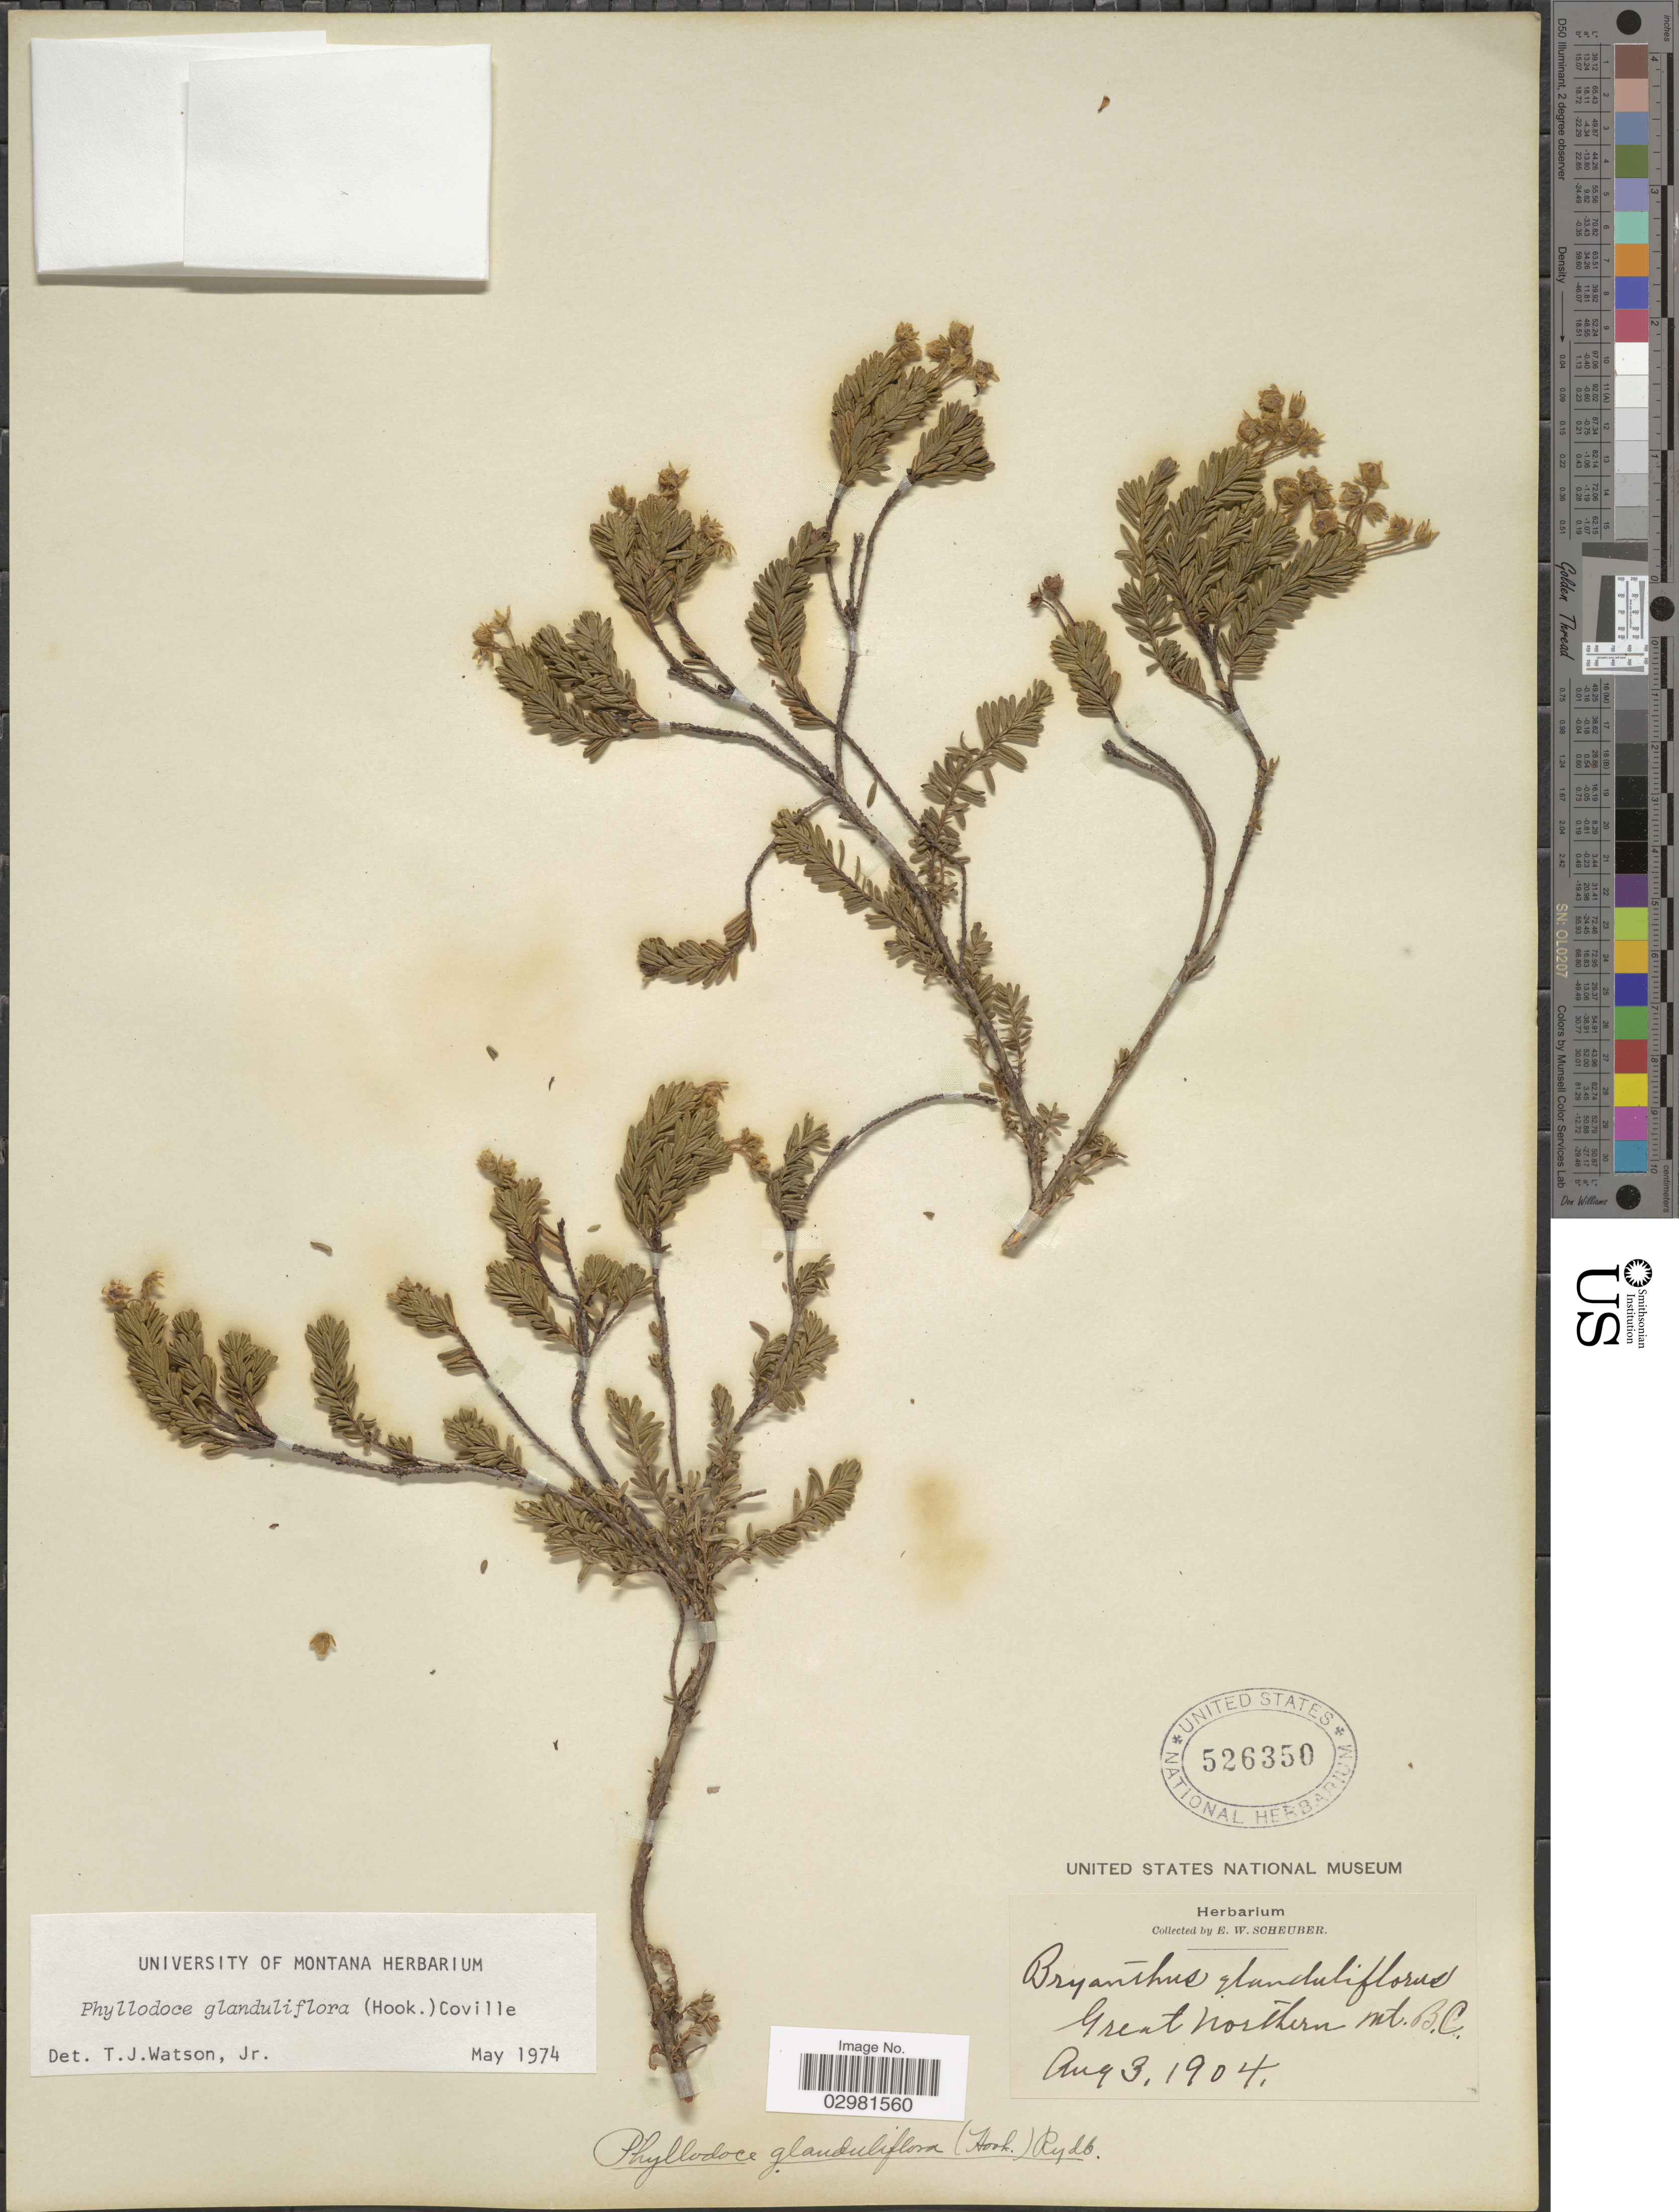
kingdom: Plantae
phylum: Tracheophyta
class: Magnoliopsida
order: Ericales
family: Ericaceae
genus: Phyllodoce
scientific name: Phyllodoce glanduliflora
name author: (Hook.) Coville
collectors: E. Scheuber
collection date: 1904-08-03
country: Canada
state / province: British Columbia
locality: Great Northern Mt., B.C.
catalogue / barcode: US 526350